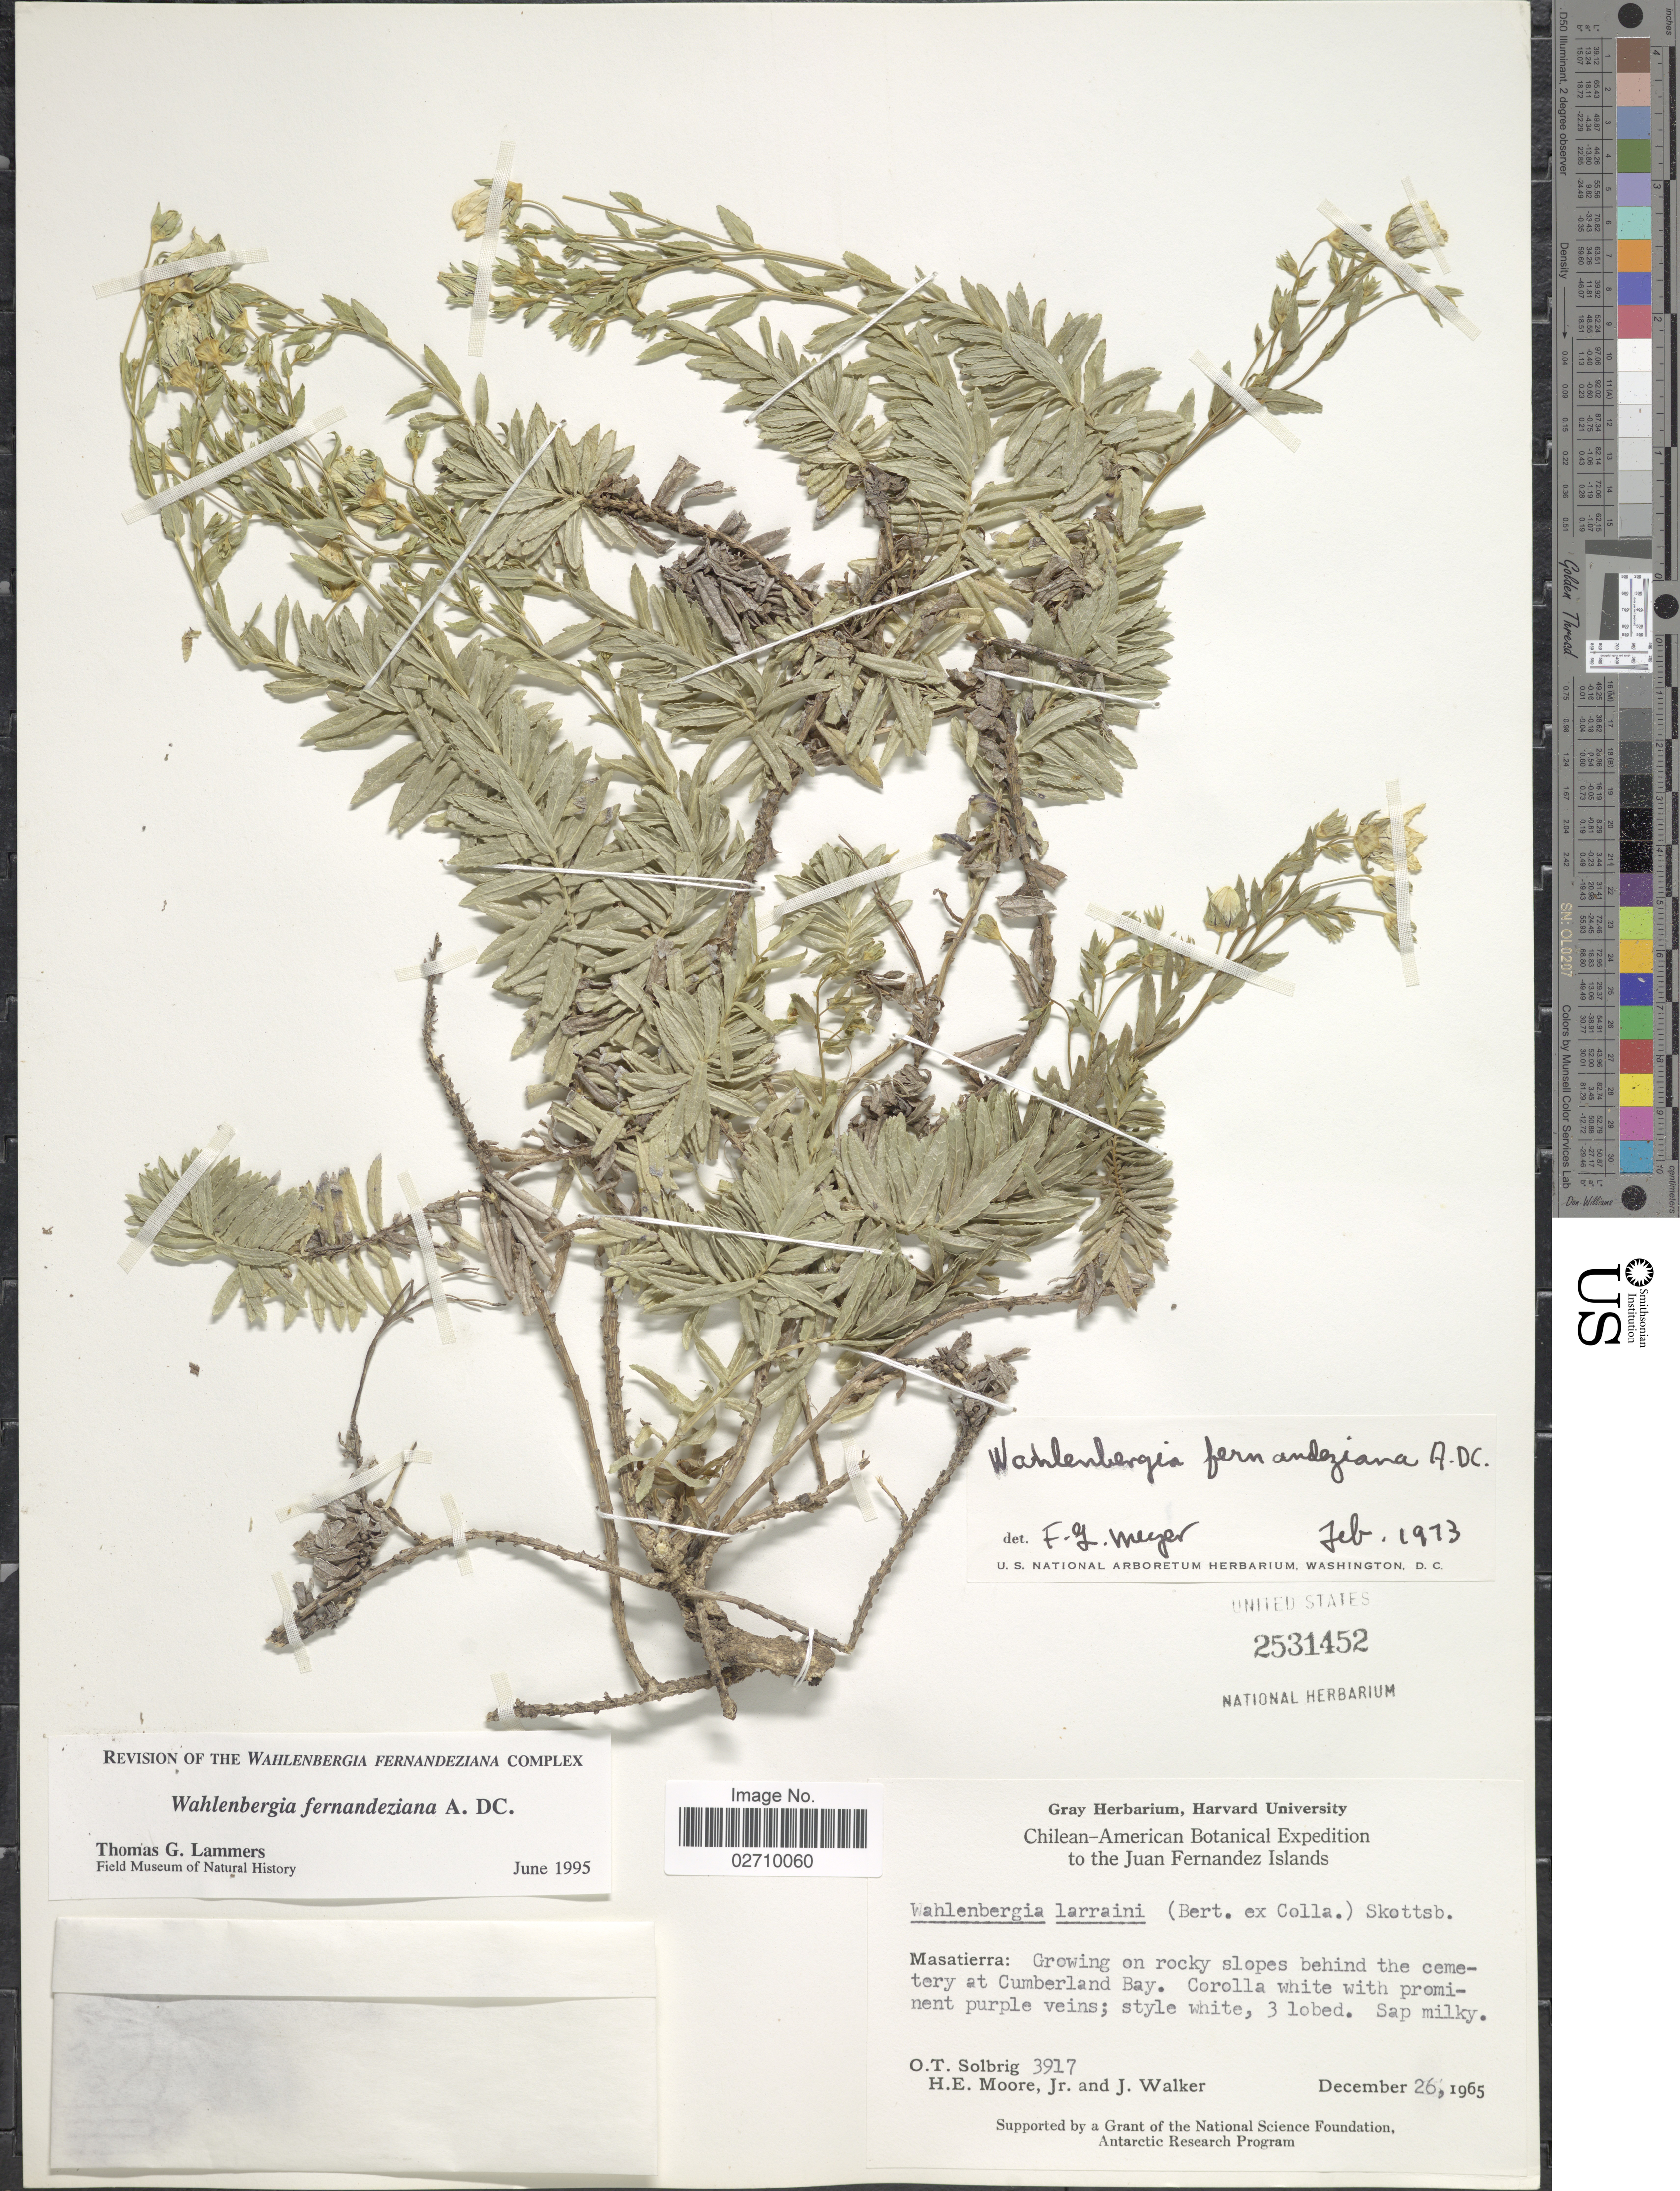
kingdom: Plantae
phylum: Tracheophyta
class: Magnoliopsida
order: Asterales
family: Campanulaceae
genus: Wahlenbergia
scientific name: Wahlenbergia fernandeziana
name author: A. DC.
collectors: O. T. Solbrig, H. Moore & J. Walker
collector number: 3917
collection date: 1965-12-26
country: Chile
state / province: Valparaíso (V)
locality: Chilean-American to Juan Fernandez Islands. Masatierra: slopes behind the cemetery at Cumberland Bay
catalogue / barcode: US 2531452